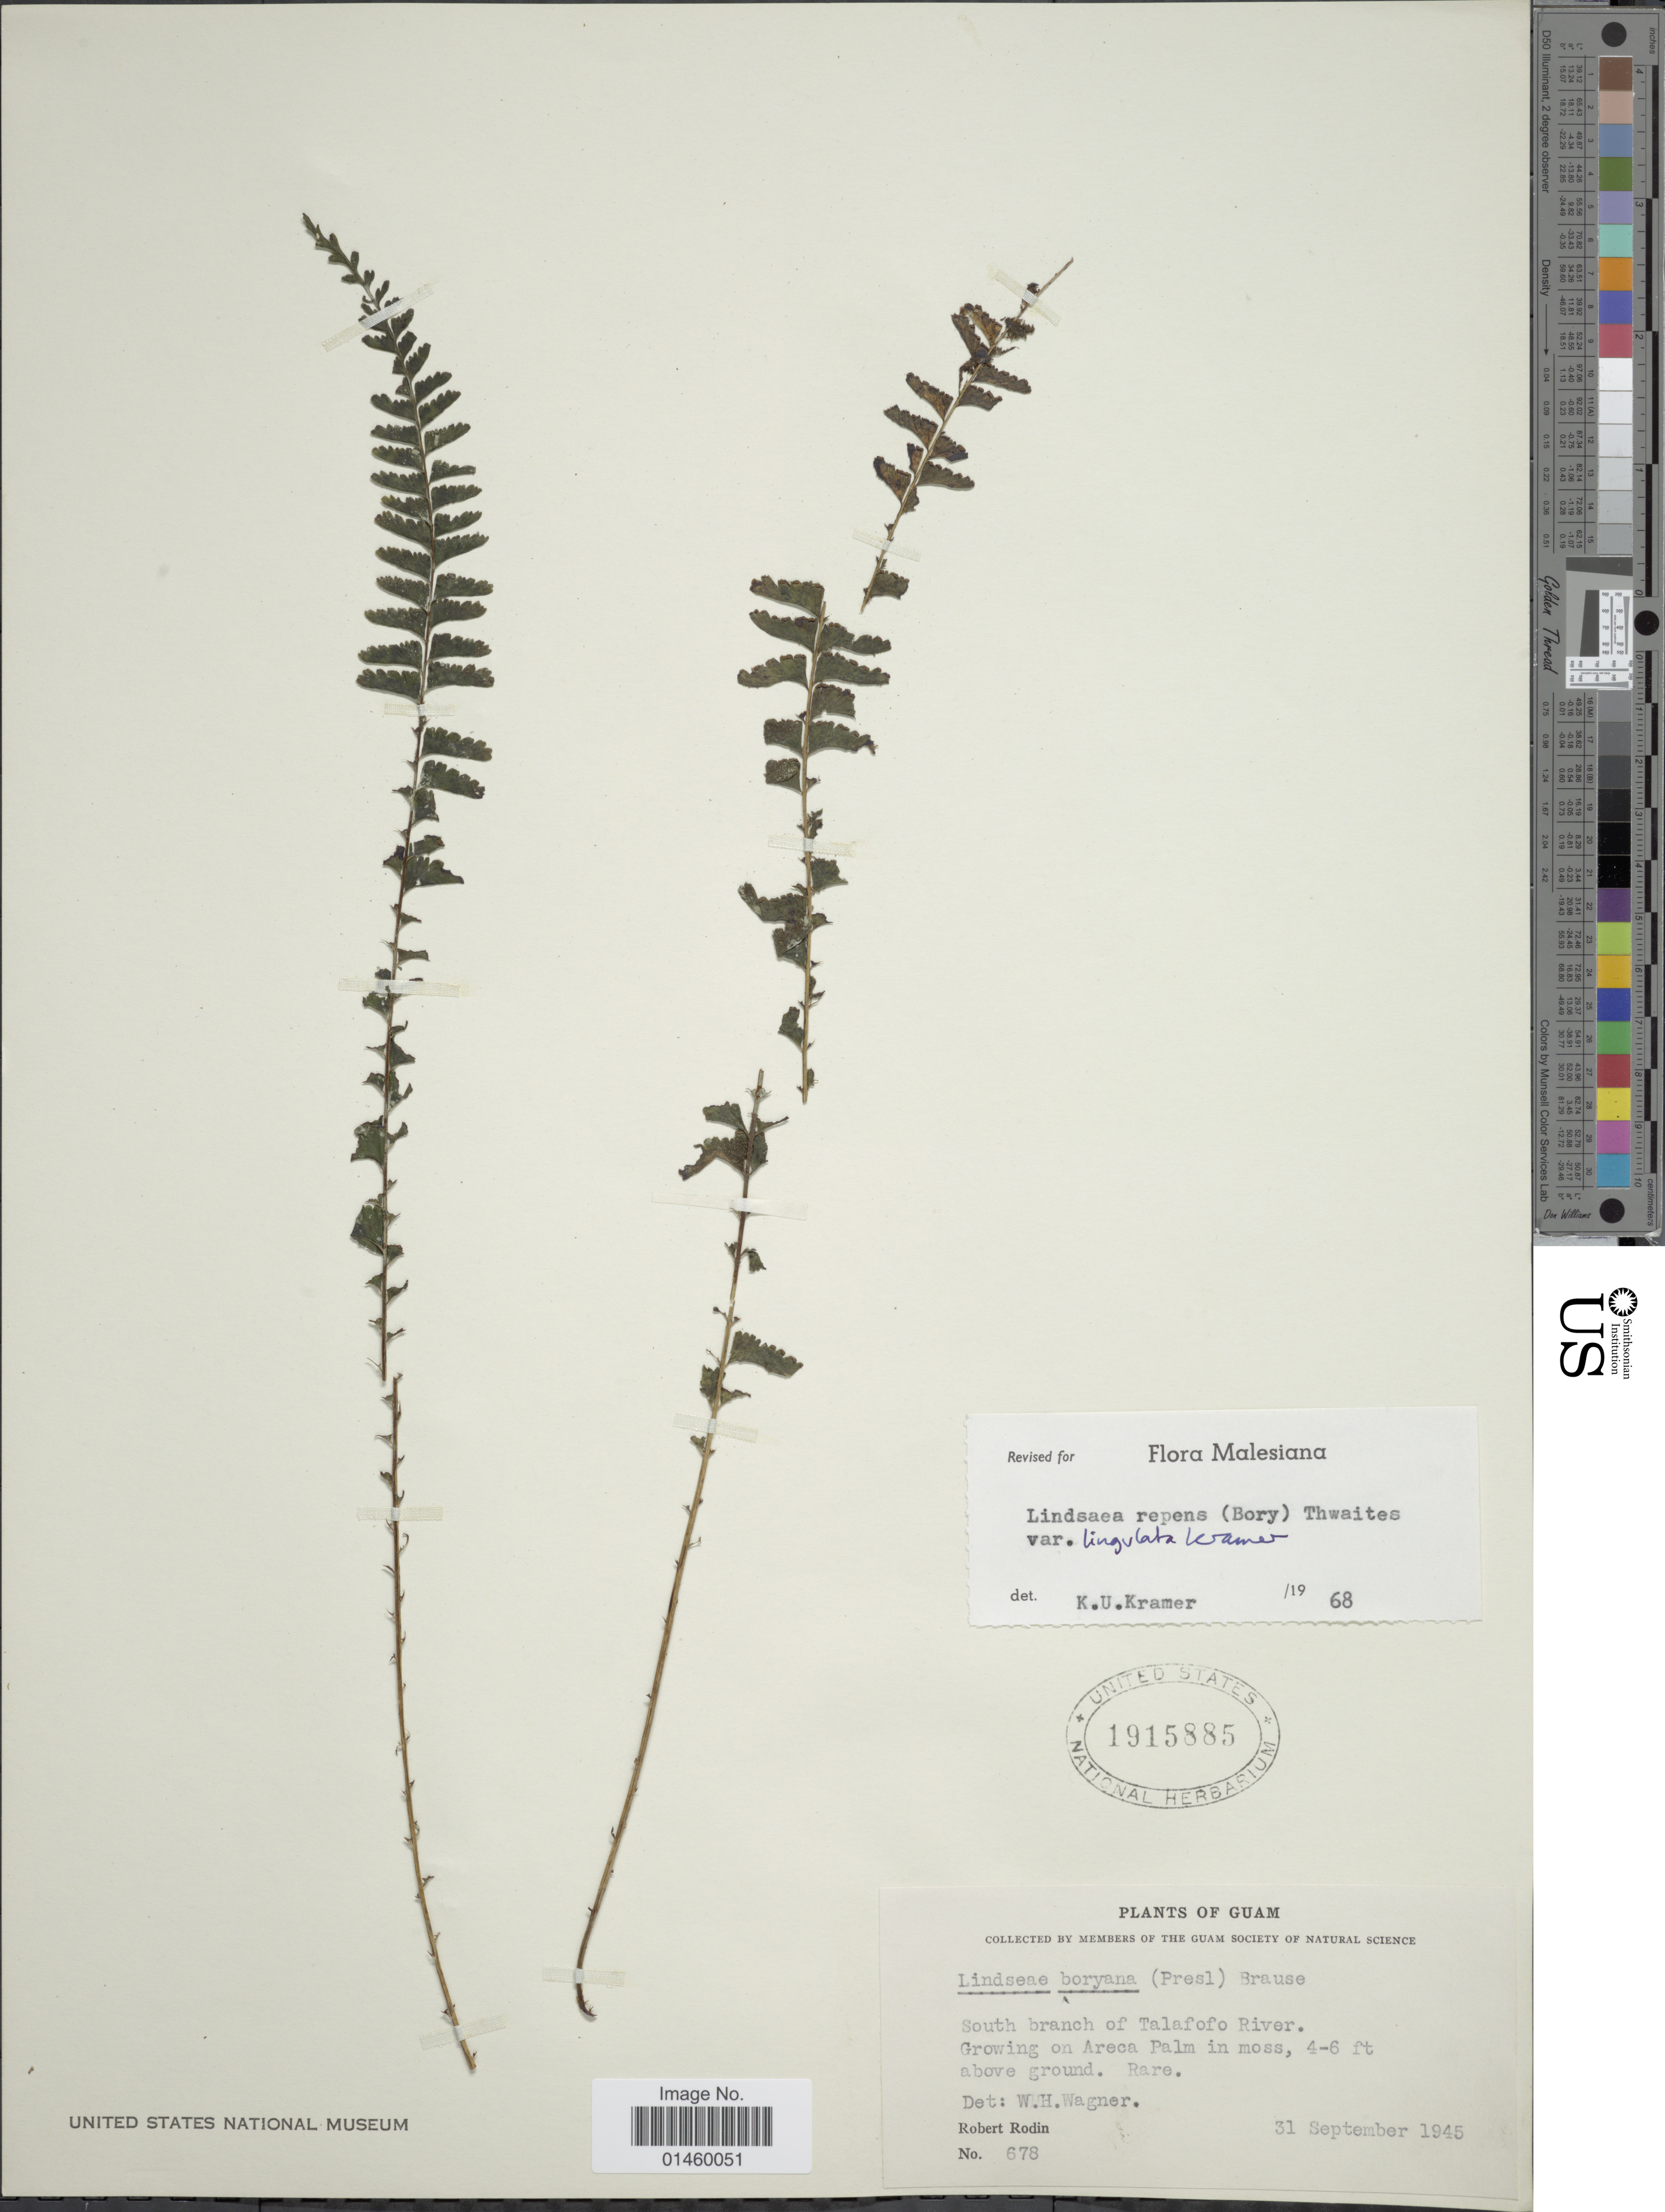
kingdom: Plantae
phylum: Tracheophyta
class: Polypodiopsida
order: Polypodiales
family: Lindsaeaceae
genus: Lindsaea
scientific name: Lindsaea repens var. lingulata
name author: K.U. Kramer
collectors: R. Rodin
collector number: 678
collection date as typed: Transcribed d/m/y: 31/9/1945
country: Guam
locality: South branch of Talafofo River.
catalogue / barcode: US 1915885